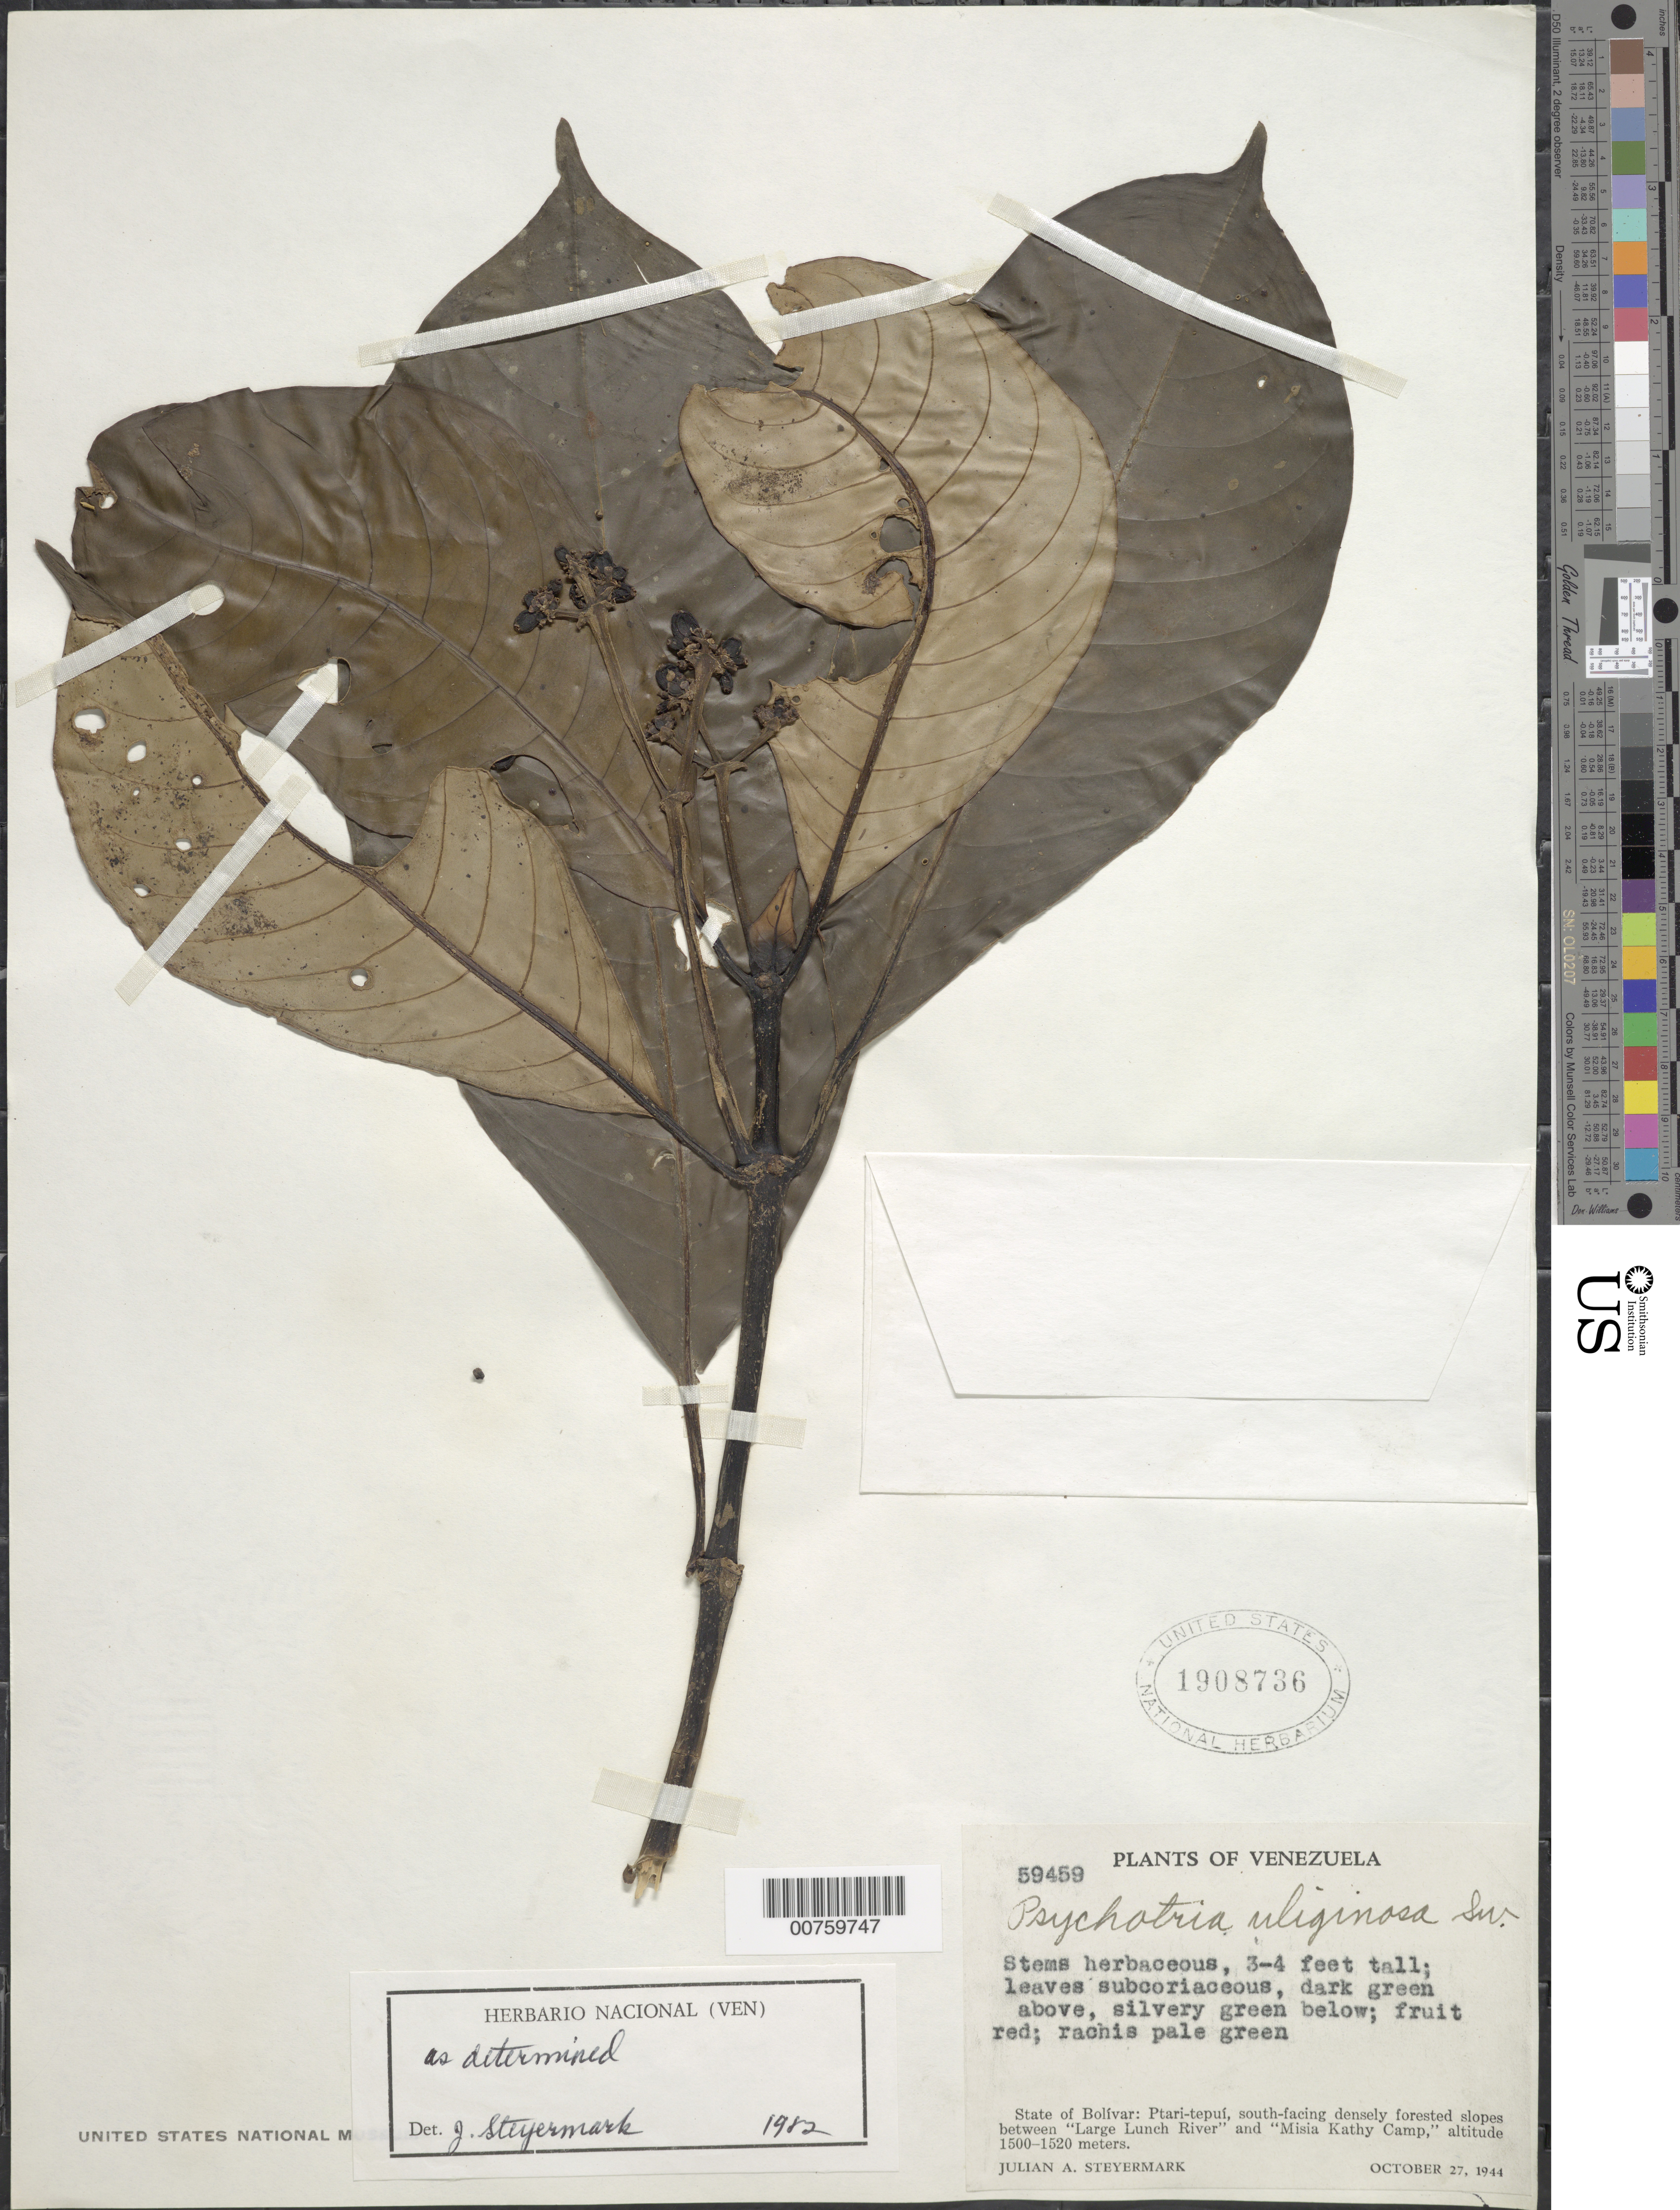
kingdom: Plantae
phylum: Tracheophyta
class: Magnoliopsida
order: Gentianales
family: Rubiaceae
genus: Psychotria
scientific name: Psychotria uliginosa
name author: Sw.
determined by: Steyermark, Julian A., (VEN)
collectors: J. Steyermark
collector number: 59459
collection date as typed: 27-Oct-44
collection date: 1944-10-27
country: Venezuela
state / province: Bolívar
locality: Ptari-tepuí, between "Large Lunch River" and "Misia Kathy Camp"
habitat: Densely forested slopes, S facing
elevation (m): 1500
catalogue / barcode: US 1908736